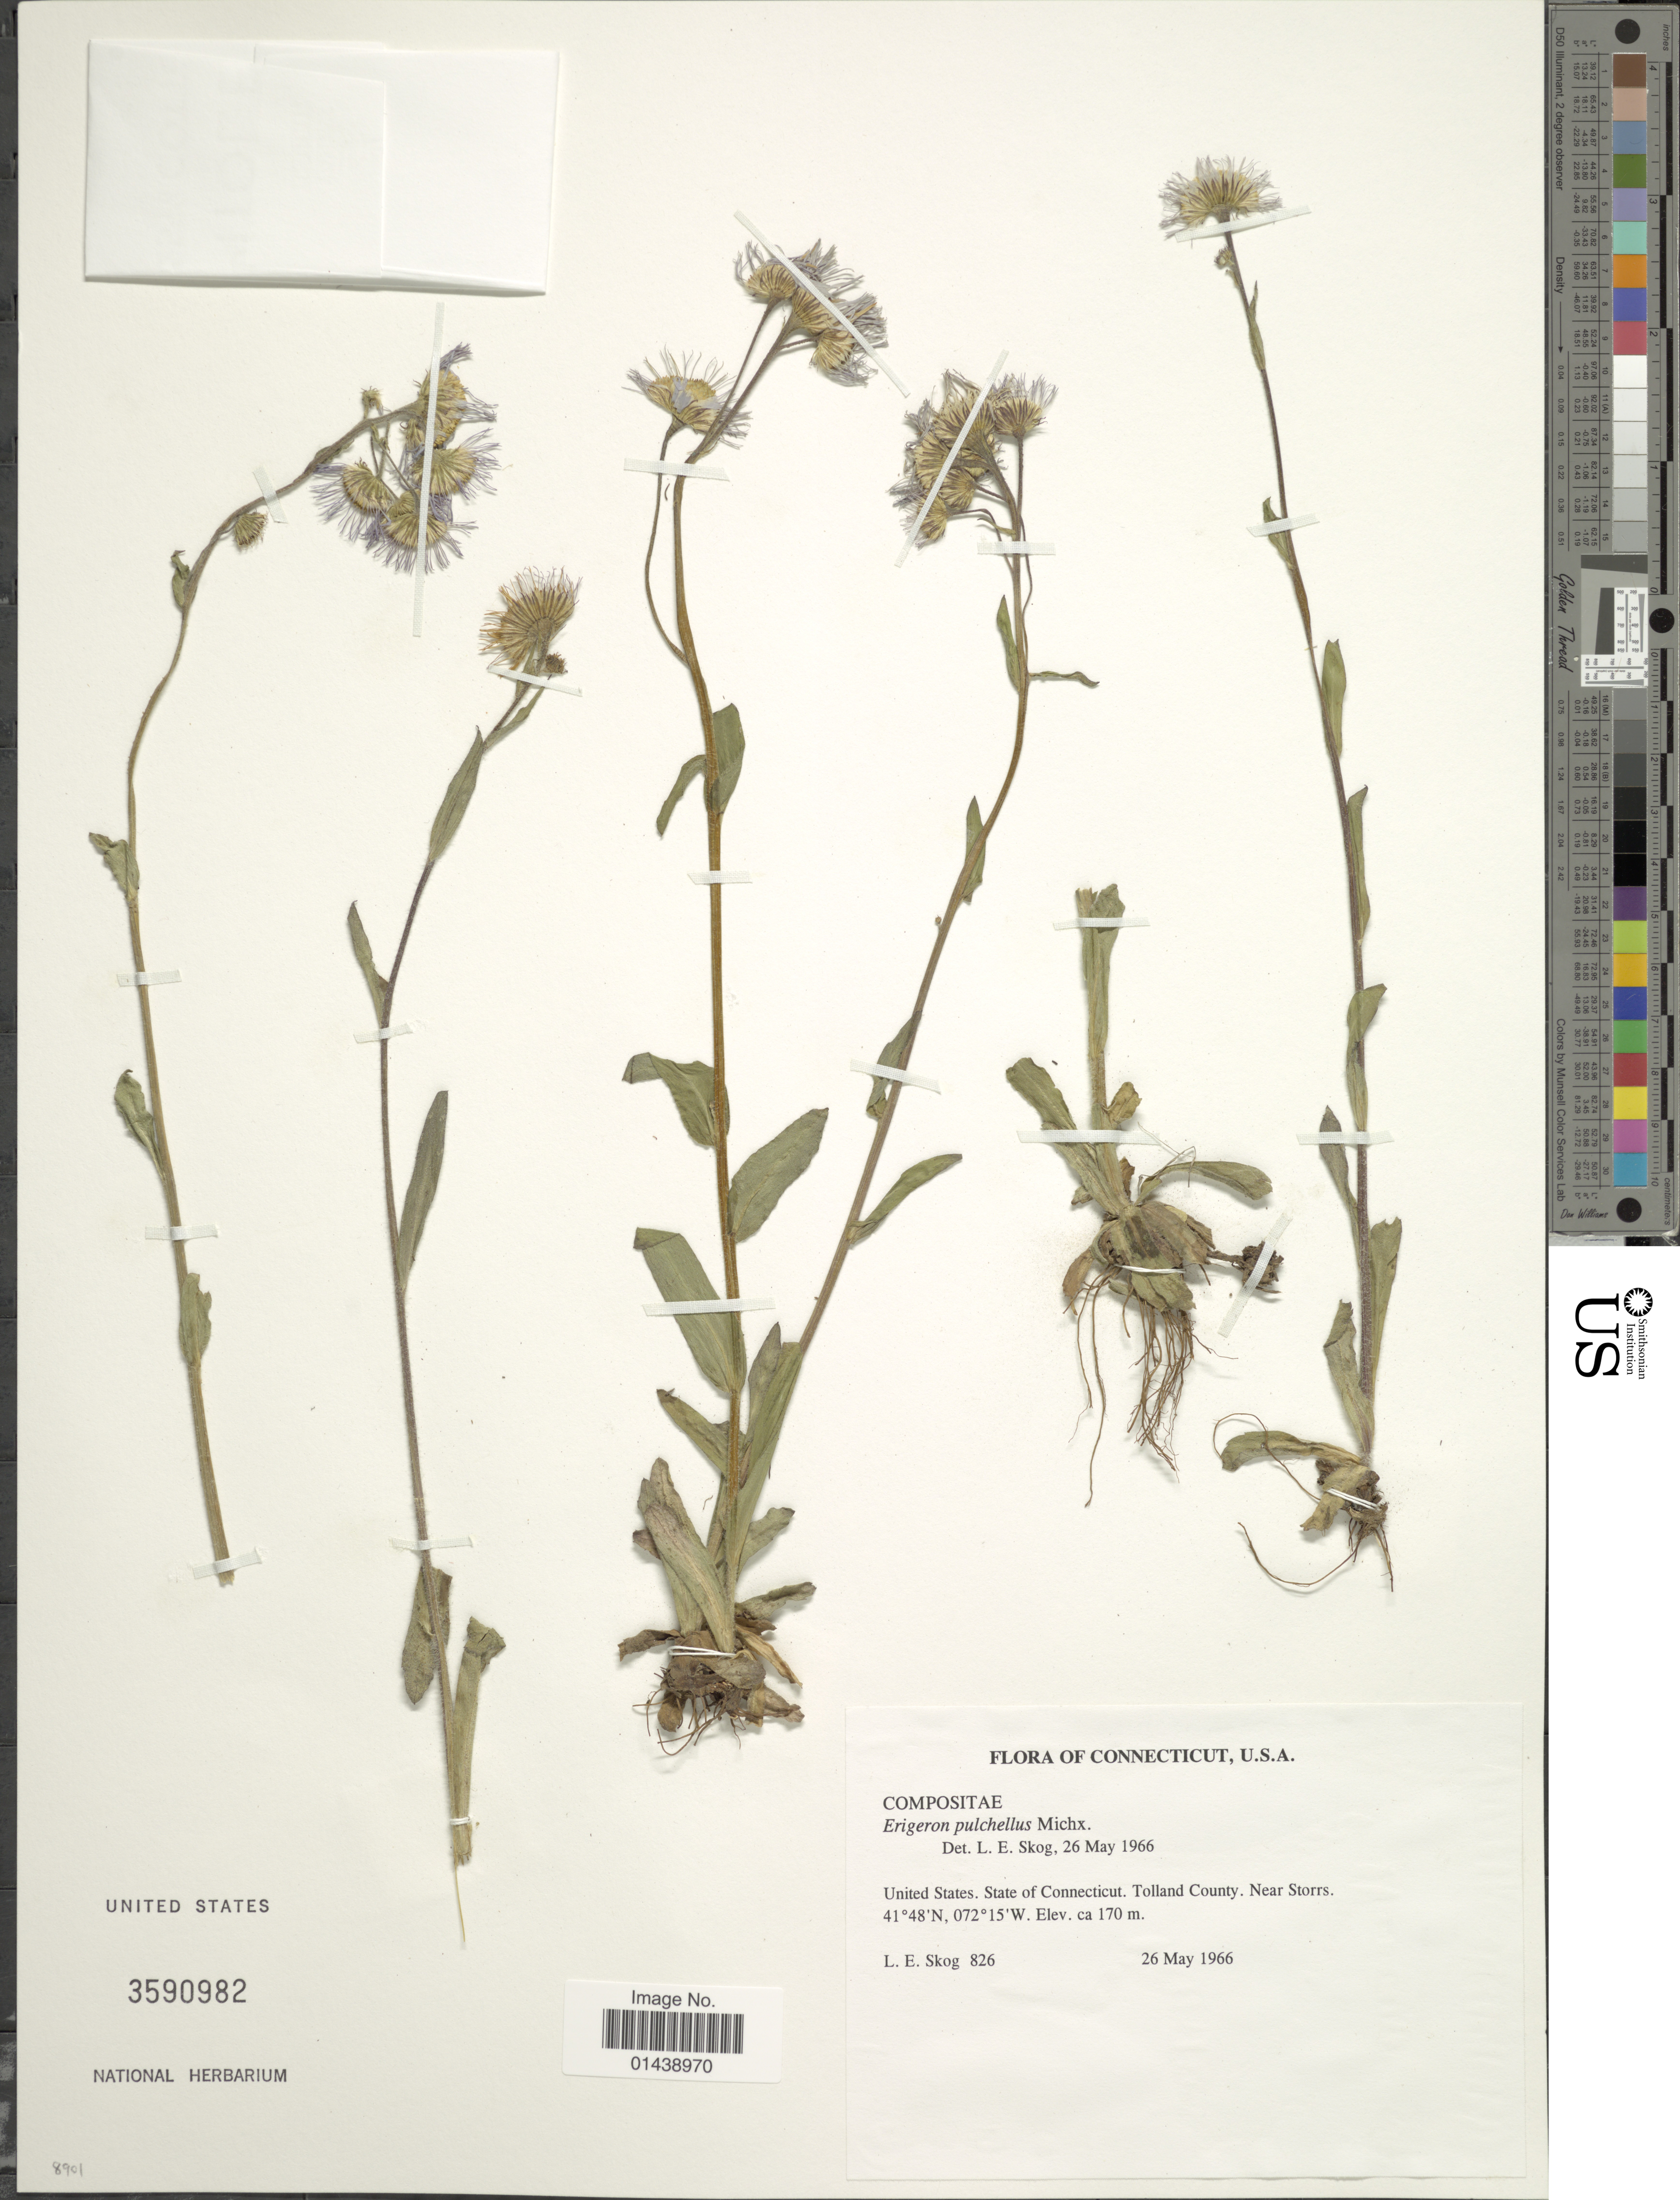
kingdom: Plantae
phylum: Tracheophyta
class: Magnoliopsida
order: Asterales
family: Asteraceae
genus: Erigeron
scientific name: Erigeron philadelphicus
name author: L.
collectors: L. E. Skog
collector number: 826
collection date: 1966-05-26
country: United States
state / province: Connecticut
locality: Tolland County. Near Storrs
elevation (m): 170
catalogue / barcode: US 3590982